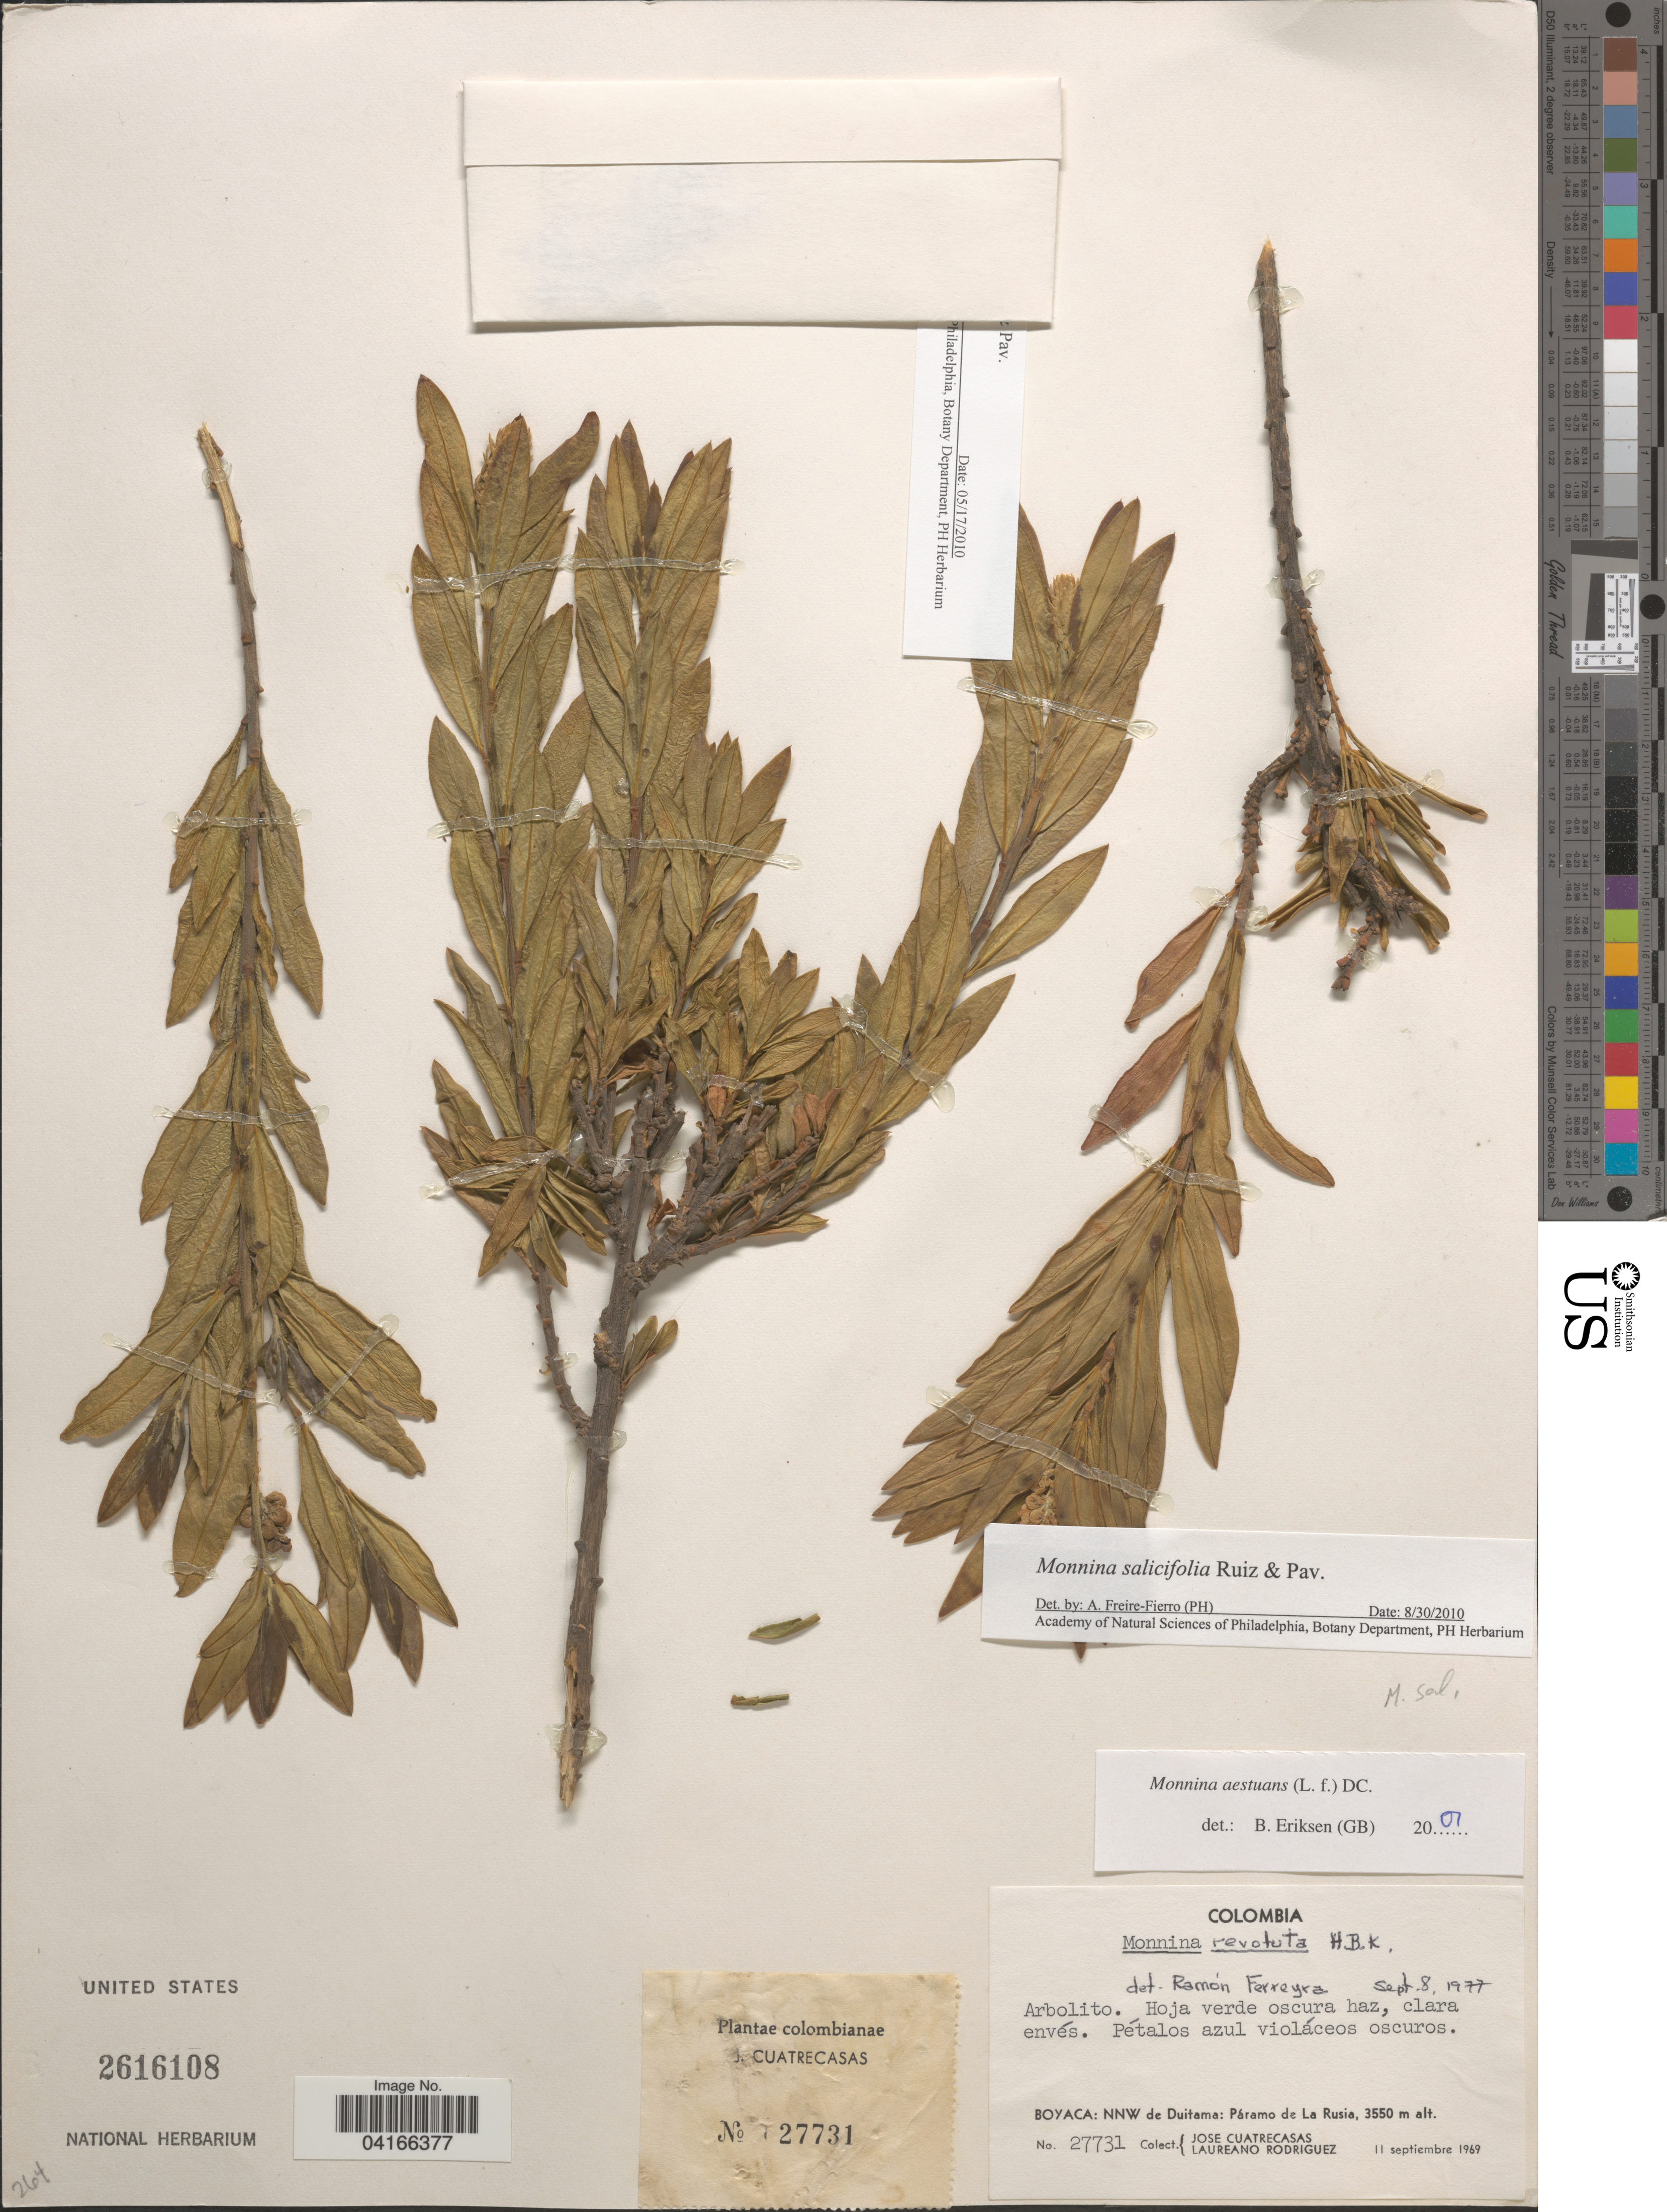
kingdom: Plantae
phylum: Tracheophyta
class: Magnoliopsida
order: Fabales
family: Polygalaceae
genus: Monnina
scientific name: Monnina salicifolia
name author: Ruiz & Pav.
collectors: J. Cuatrecasas & L. Rodriguez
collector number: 27731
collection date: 1969-09-11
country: Colombia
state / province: Boyacá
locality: NNW de Duitama: Páramo de La Rusia.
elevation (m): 3550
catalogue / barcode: US 2616108